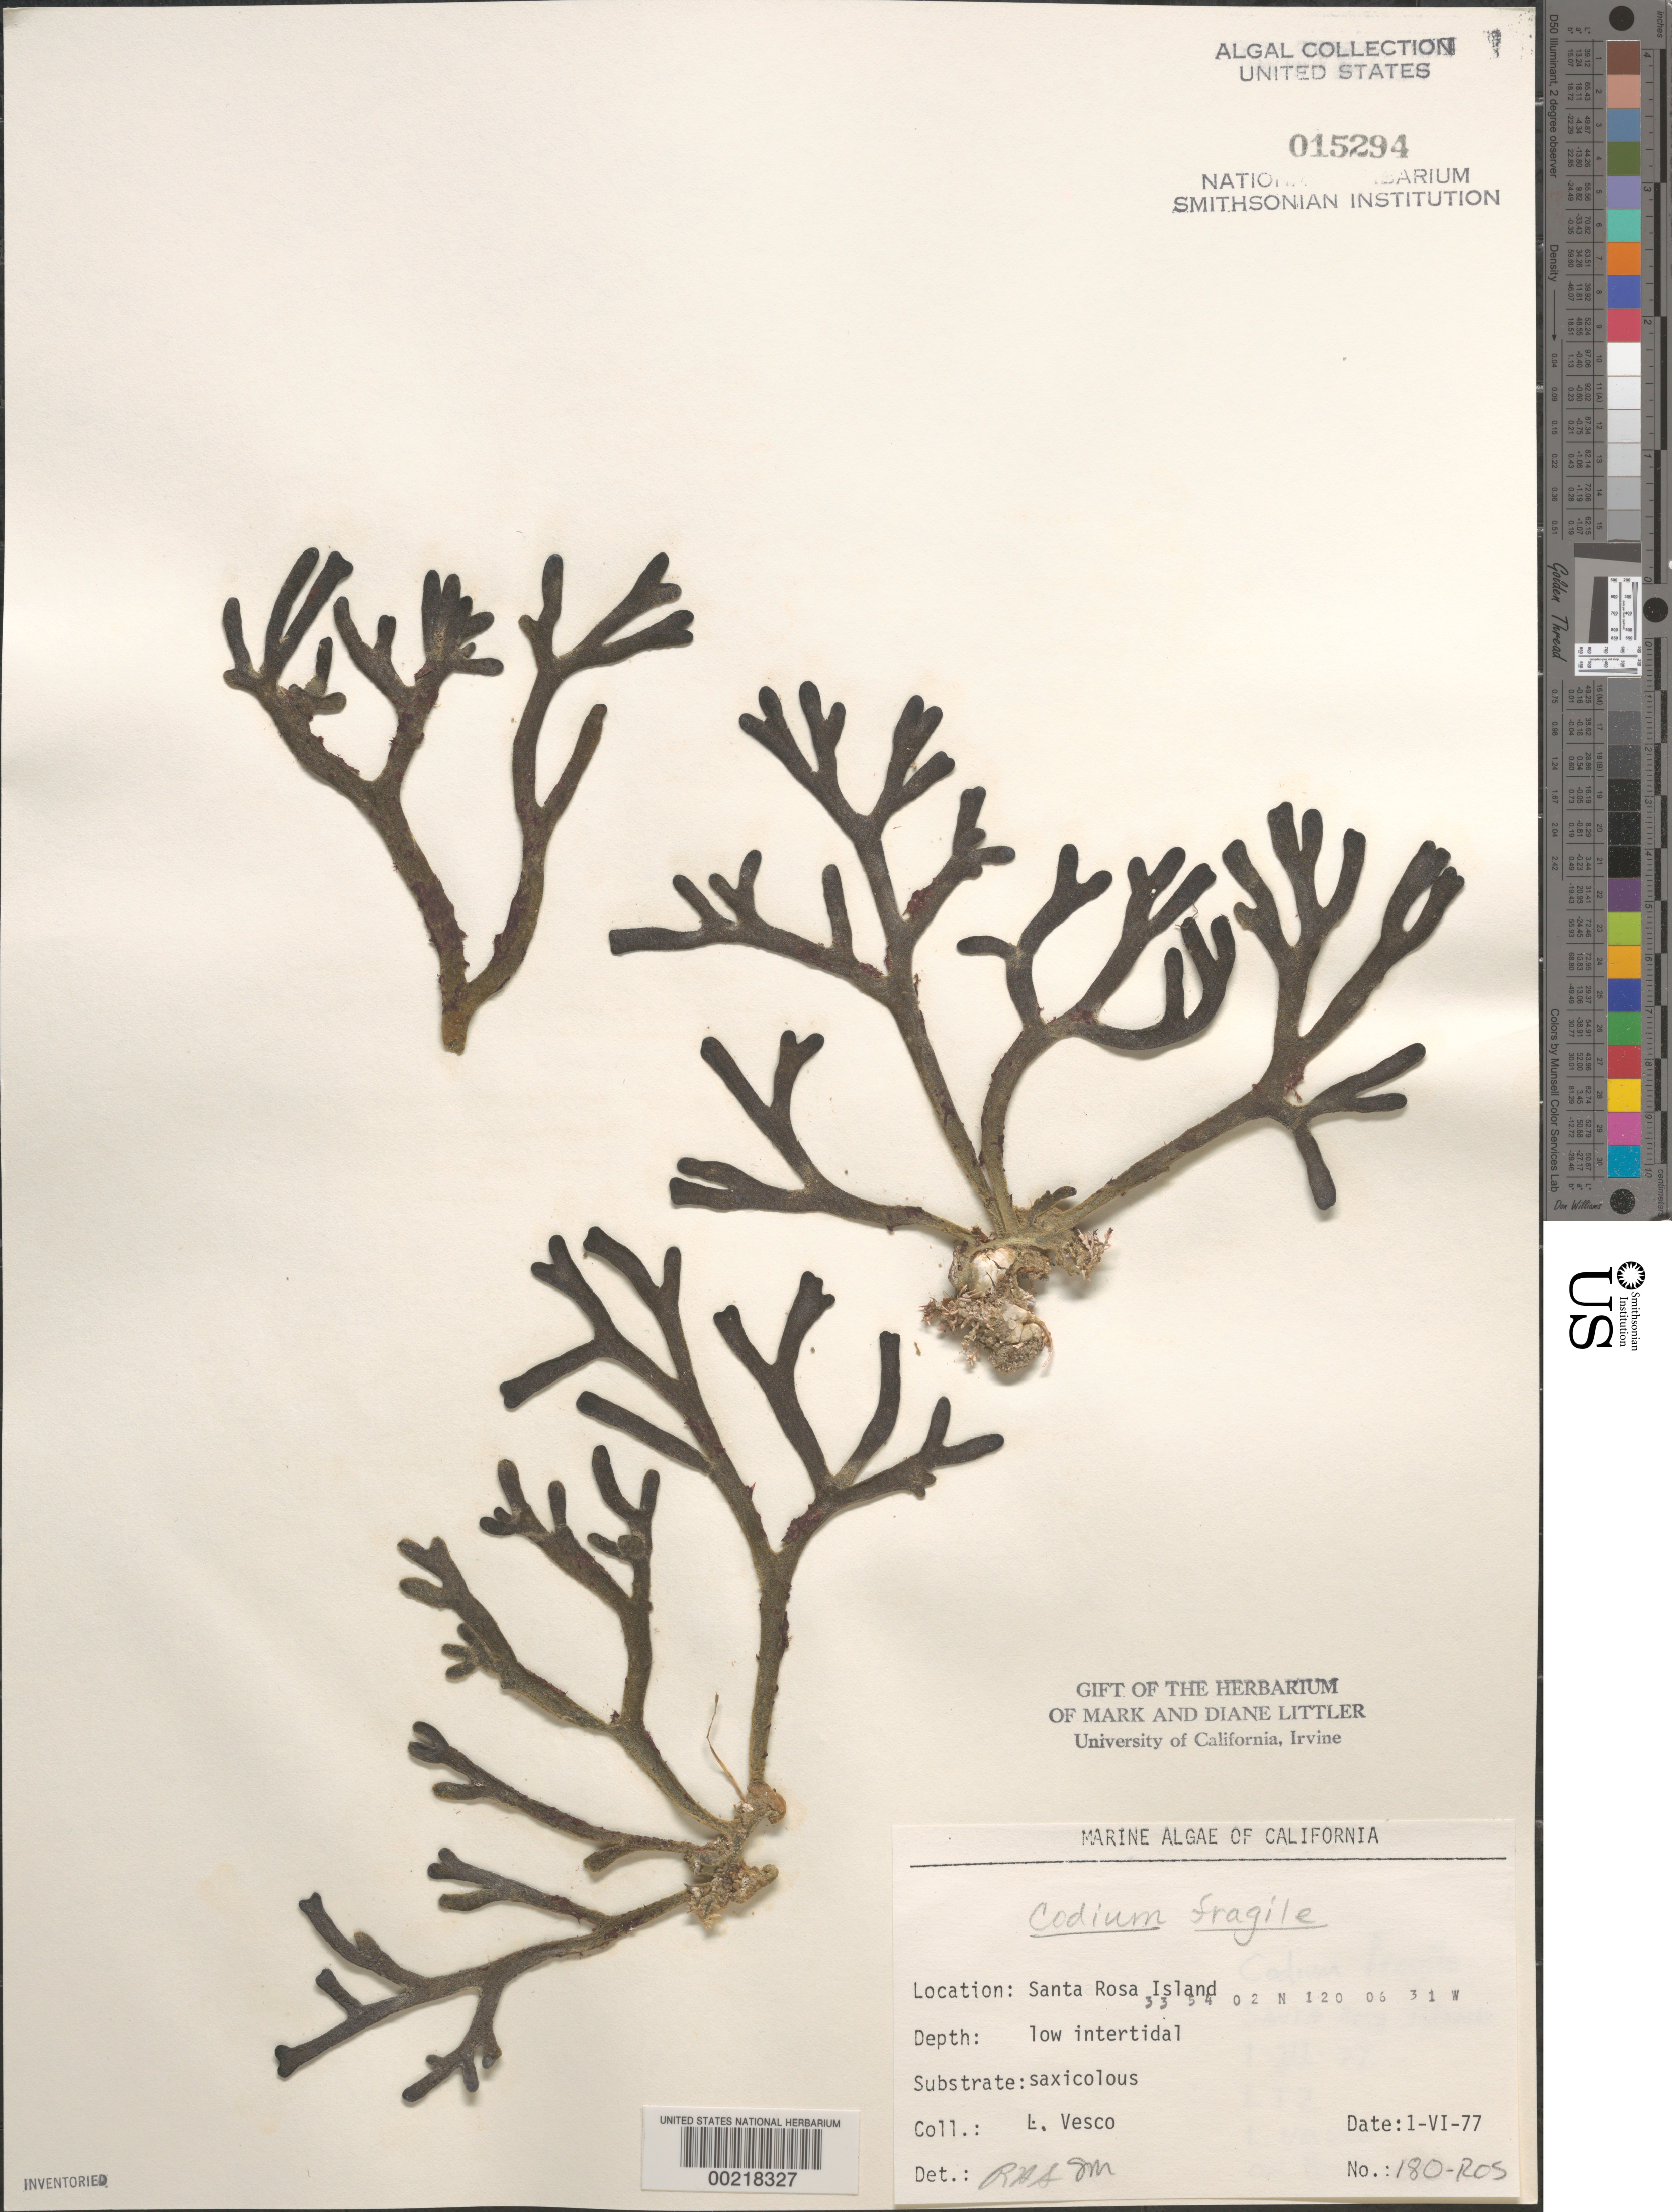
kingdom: Plantae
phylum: Chlorophyta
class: Ulvophyceae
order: Bryopsidales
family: Codiaceae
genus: Codium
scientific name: Codium fragile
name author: (Suringar) P. Hariot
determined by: Sims, Robert H.; Murray, S. N.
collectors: L. Vesco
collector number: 180-ROS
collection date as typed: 01 Jun 1977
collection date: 1977-06-01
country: United States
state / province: California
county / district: Santa Barbara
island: Santa Rosa Island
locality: Johnson's Lee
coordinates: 33 54'02"N, 120 06'31"W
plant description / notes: BLM-SOCALBIGHT Rocky Intertidal Survey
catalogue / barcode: US 15294